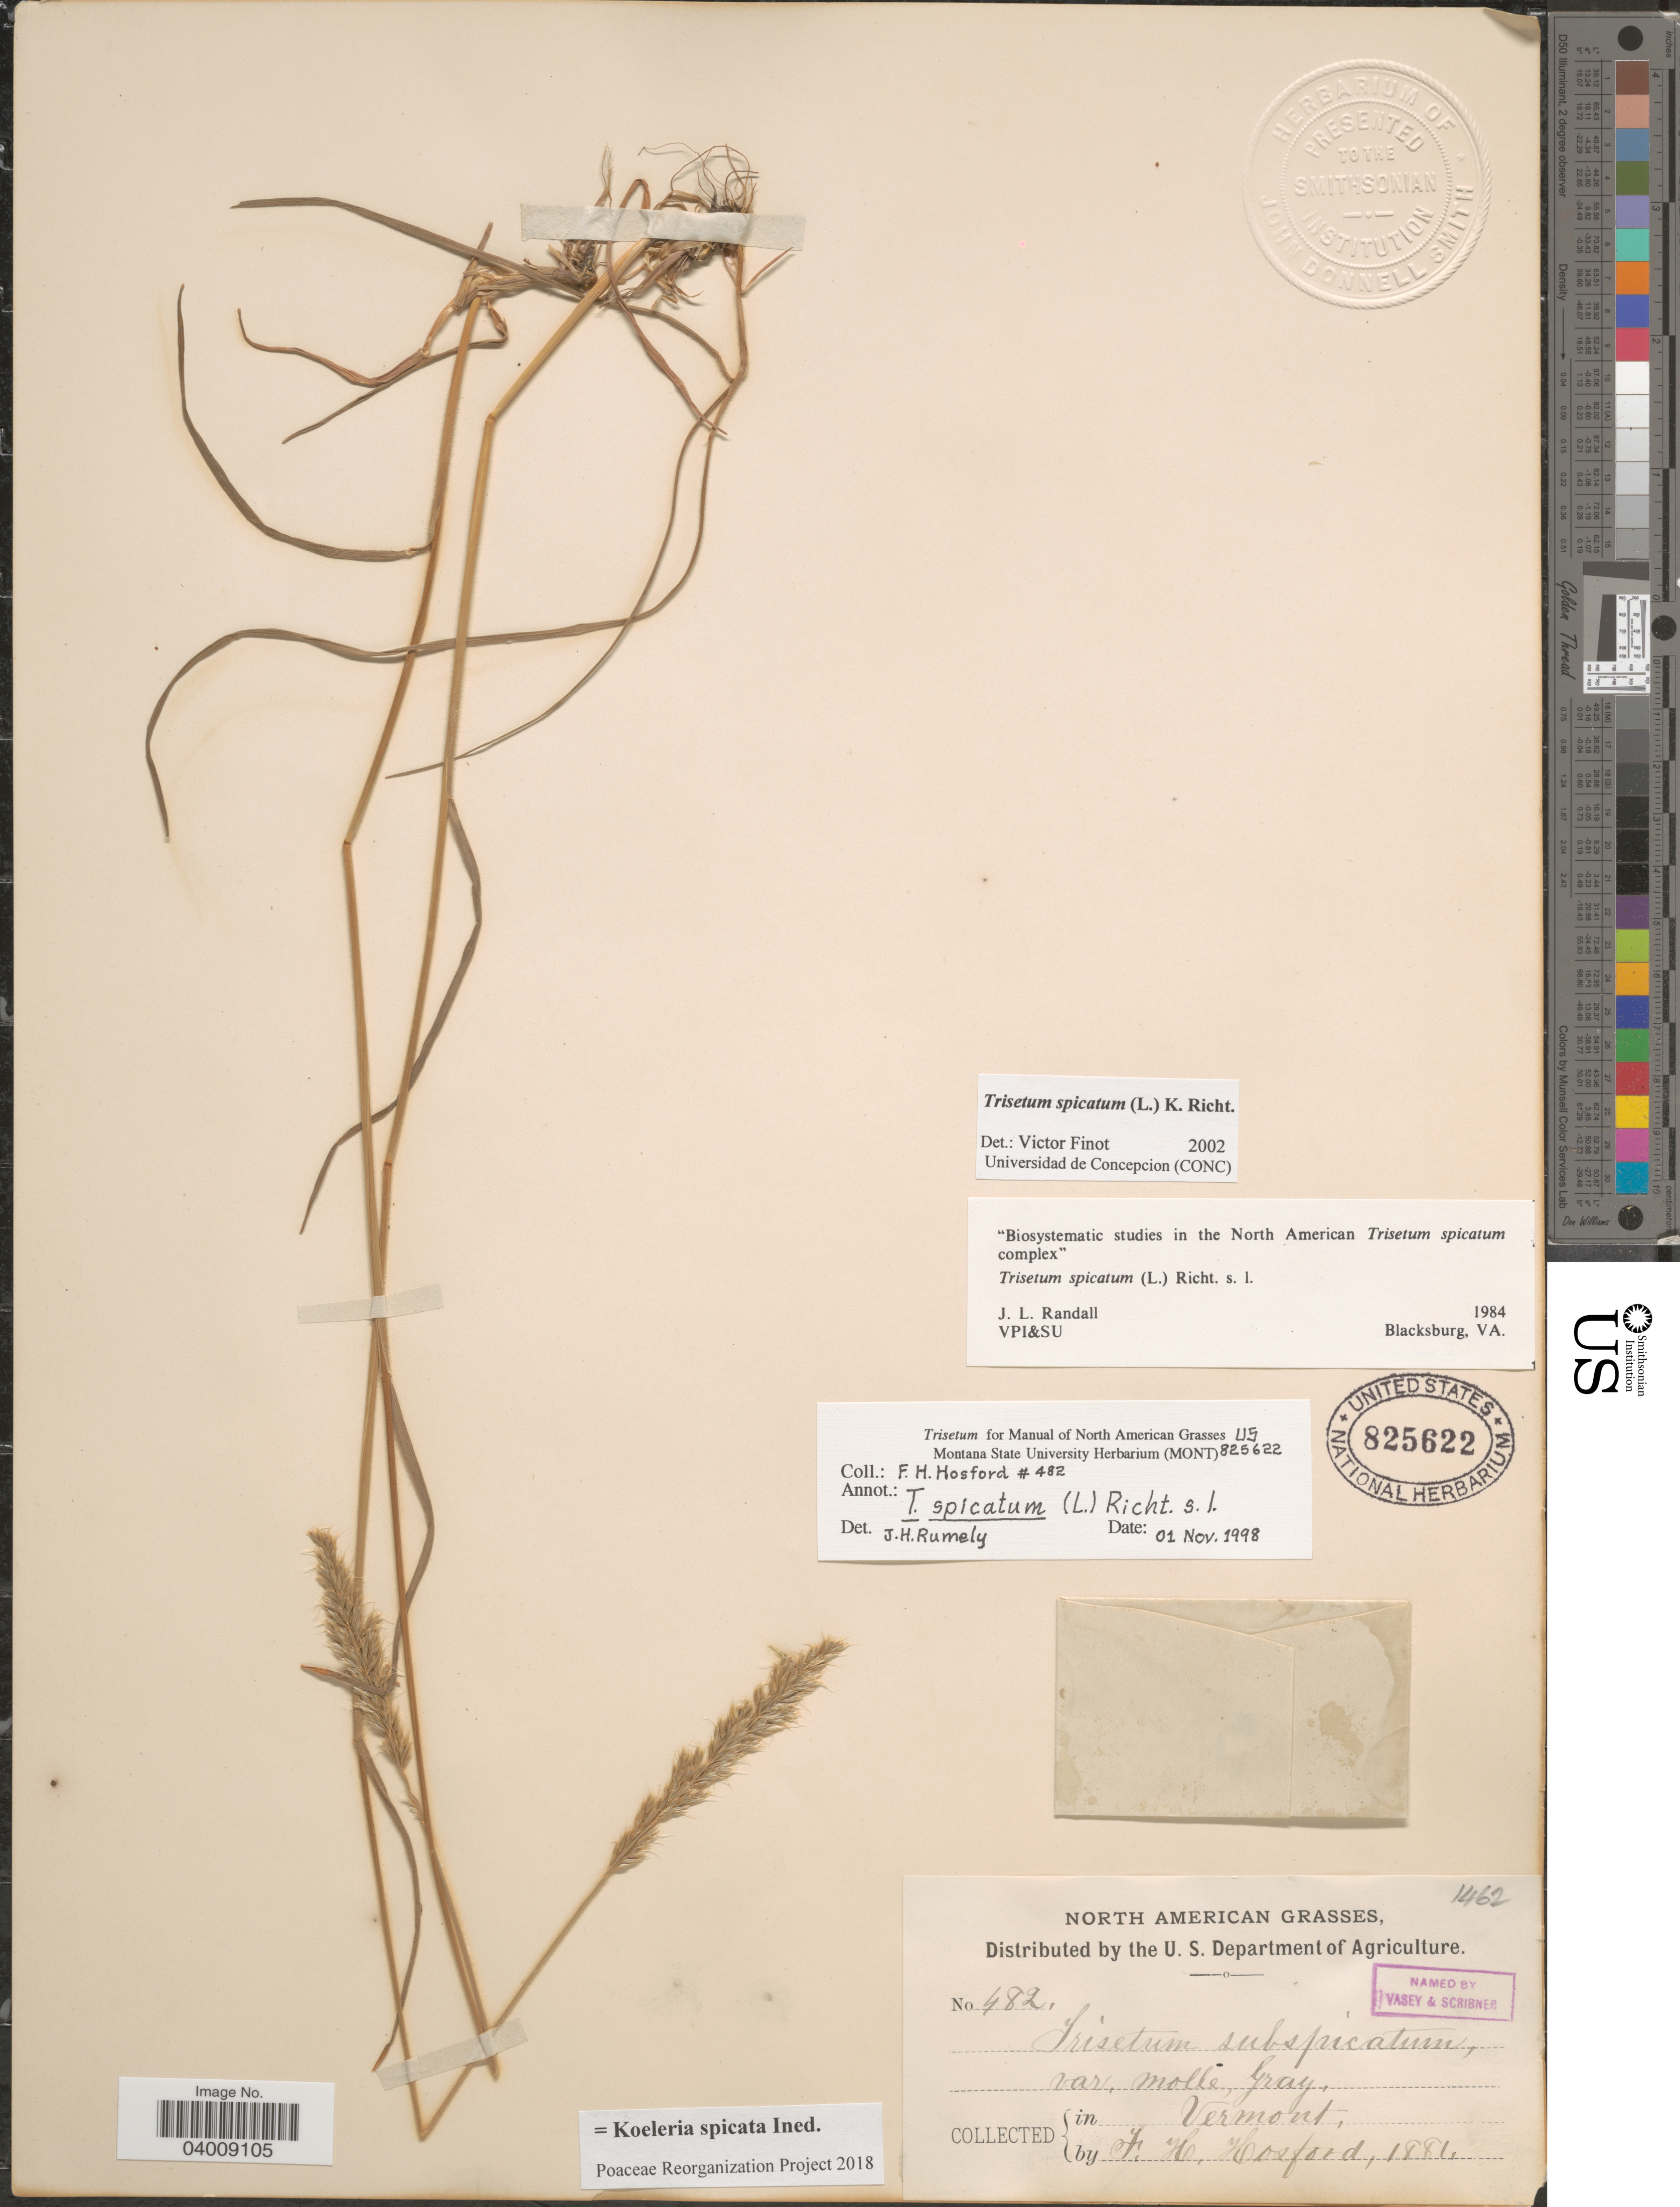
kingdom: Plantae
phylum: Tracheophyta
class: Liliopsida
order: Poales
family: Poaceae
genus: Koeleria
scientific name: Koeleria spicata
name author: (L.) Barberá et al.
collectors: F. Hosford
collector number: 482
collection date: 1881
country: United States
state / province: Vermont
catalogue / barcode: US 825622